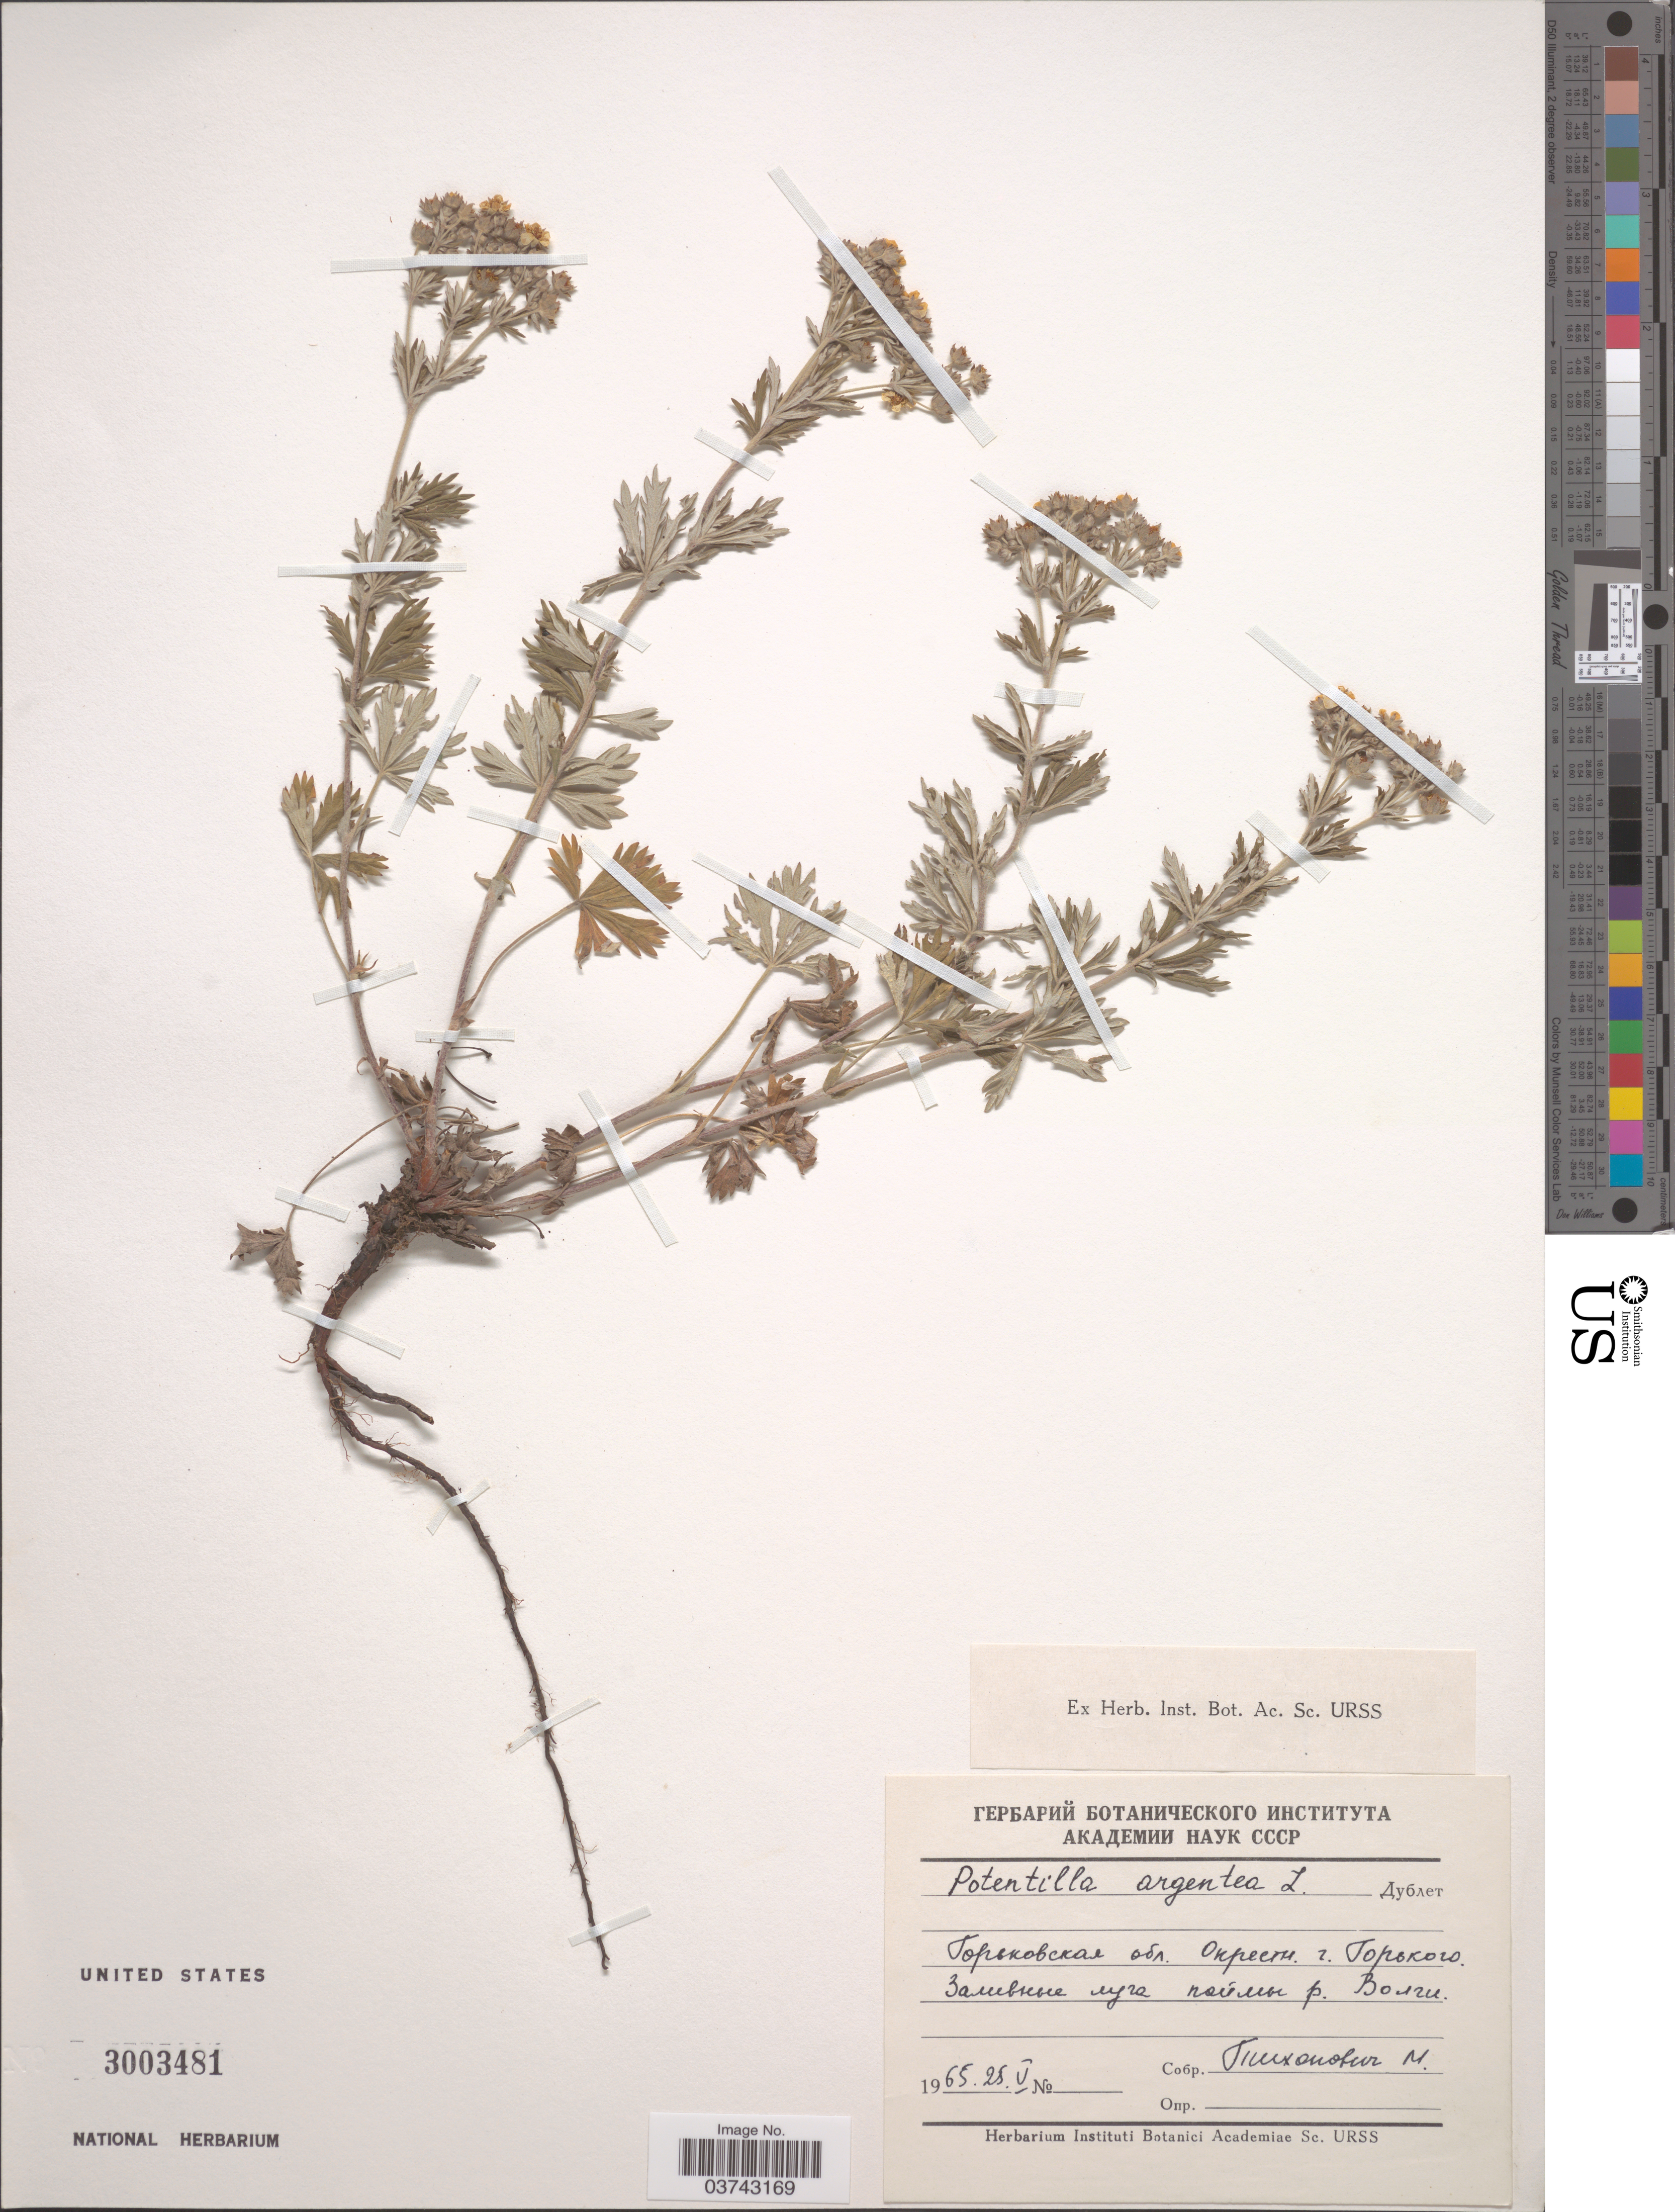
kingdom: Plantae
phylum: Tracheophyta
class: Magnoliopsida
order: Rosales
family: Rosaceae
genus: Potentilla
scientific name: Potentilla argentea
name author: L.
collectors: M. Tikhonovich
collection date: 1965-05-25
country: Russian Federation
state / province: Nizhny Novgorod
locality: vicinity of Nizhny Novgorod, floodplain of river Volga.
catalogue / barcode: US 3003481